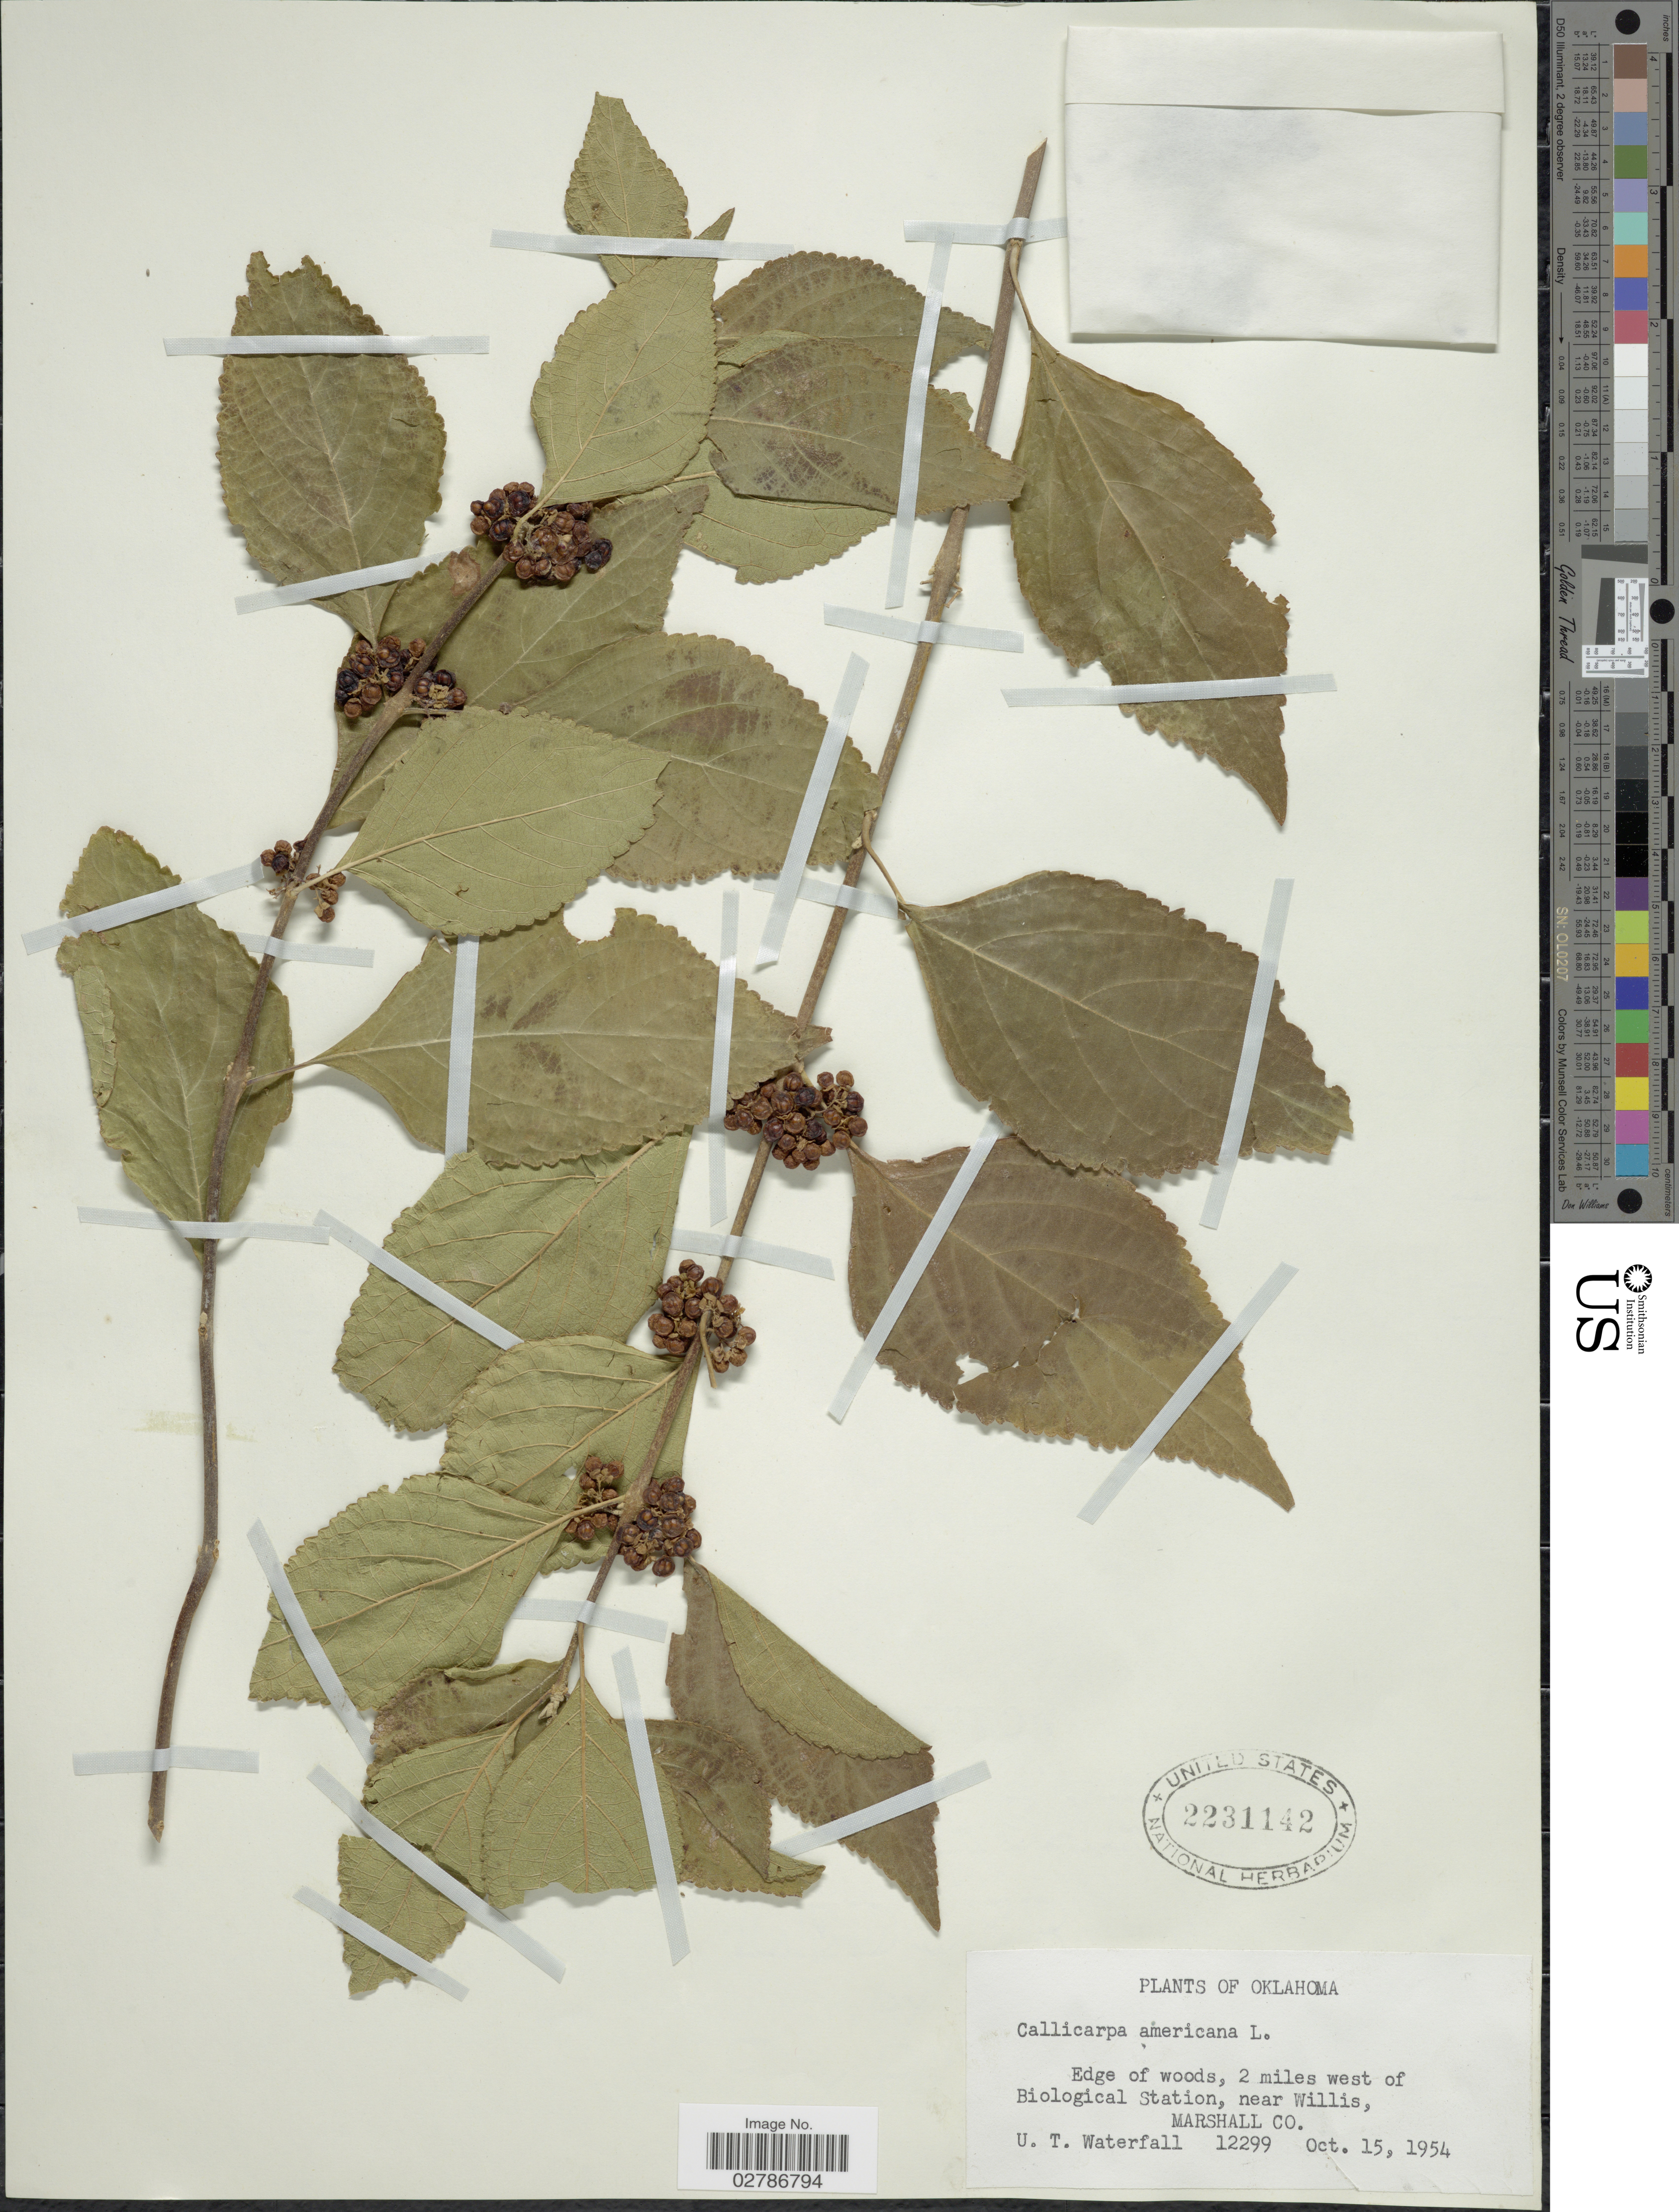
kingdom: Plantae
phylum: Tracheophyta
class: Magnoliopsida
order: Lamiales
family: Lamiaceae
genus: Callicarpa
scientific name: Callicarpa americana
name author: L.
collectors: U. T. Waterfall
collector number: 12299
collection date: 1954-10-15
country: United States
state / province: Oklahoma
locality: Edge of woods, 2 miles west of Biological Station, near Willis, Marshall Co.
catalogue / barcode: US 2231142